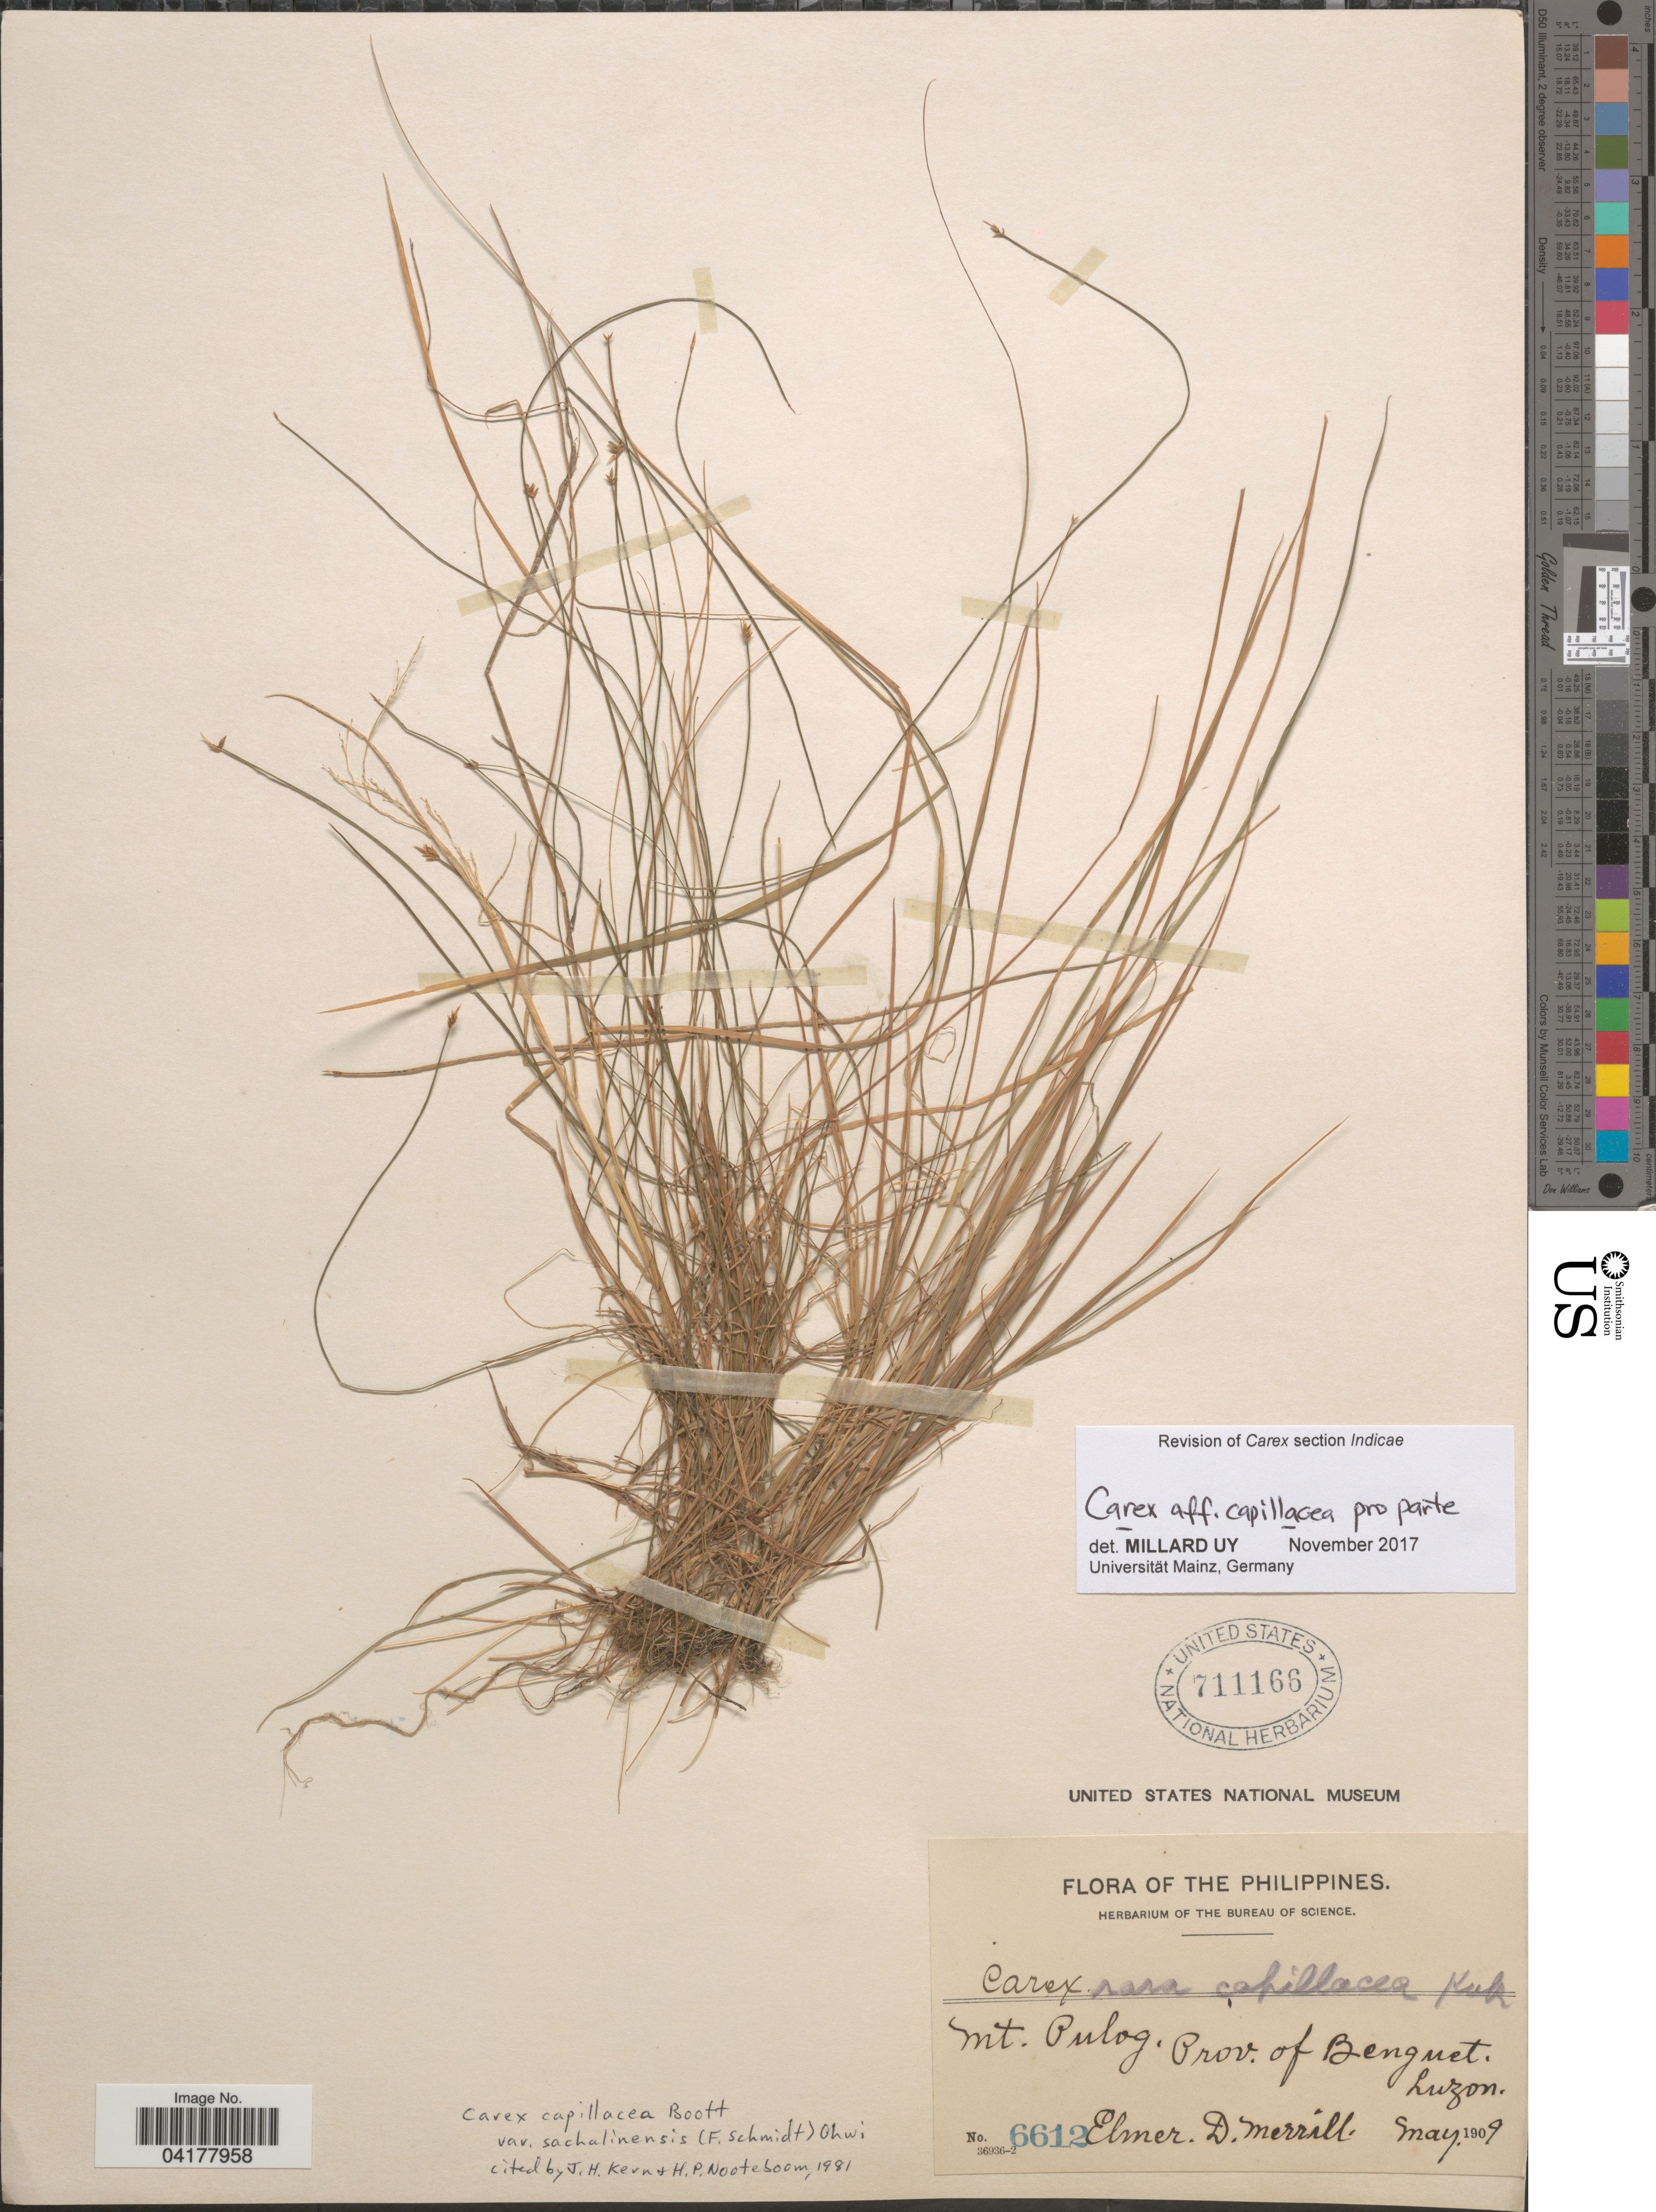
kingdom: Plantae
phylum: Tracheophyta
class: Liliopsida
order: Poales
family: Cyperaceae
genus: Carex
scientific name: Carex capillacea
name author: Boott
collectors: E. D. Merrill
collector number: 6612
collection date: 1909-05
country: Philippines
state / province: Cordillera (Administrative Region)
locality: Mt. Pulog, Prov. of Benguet. Luzon.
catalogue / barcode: US 711166